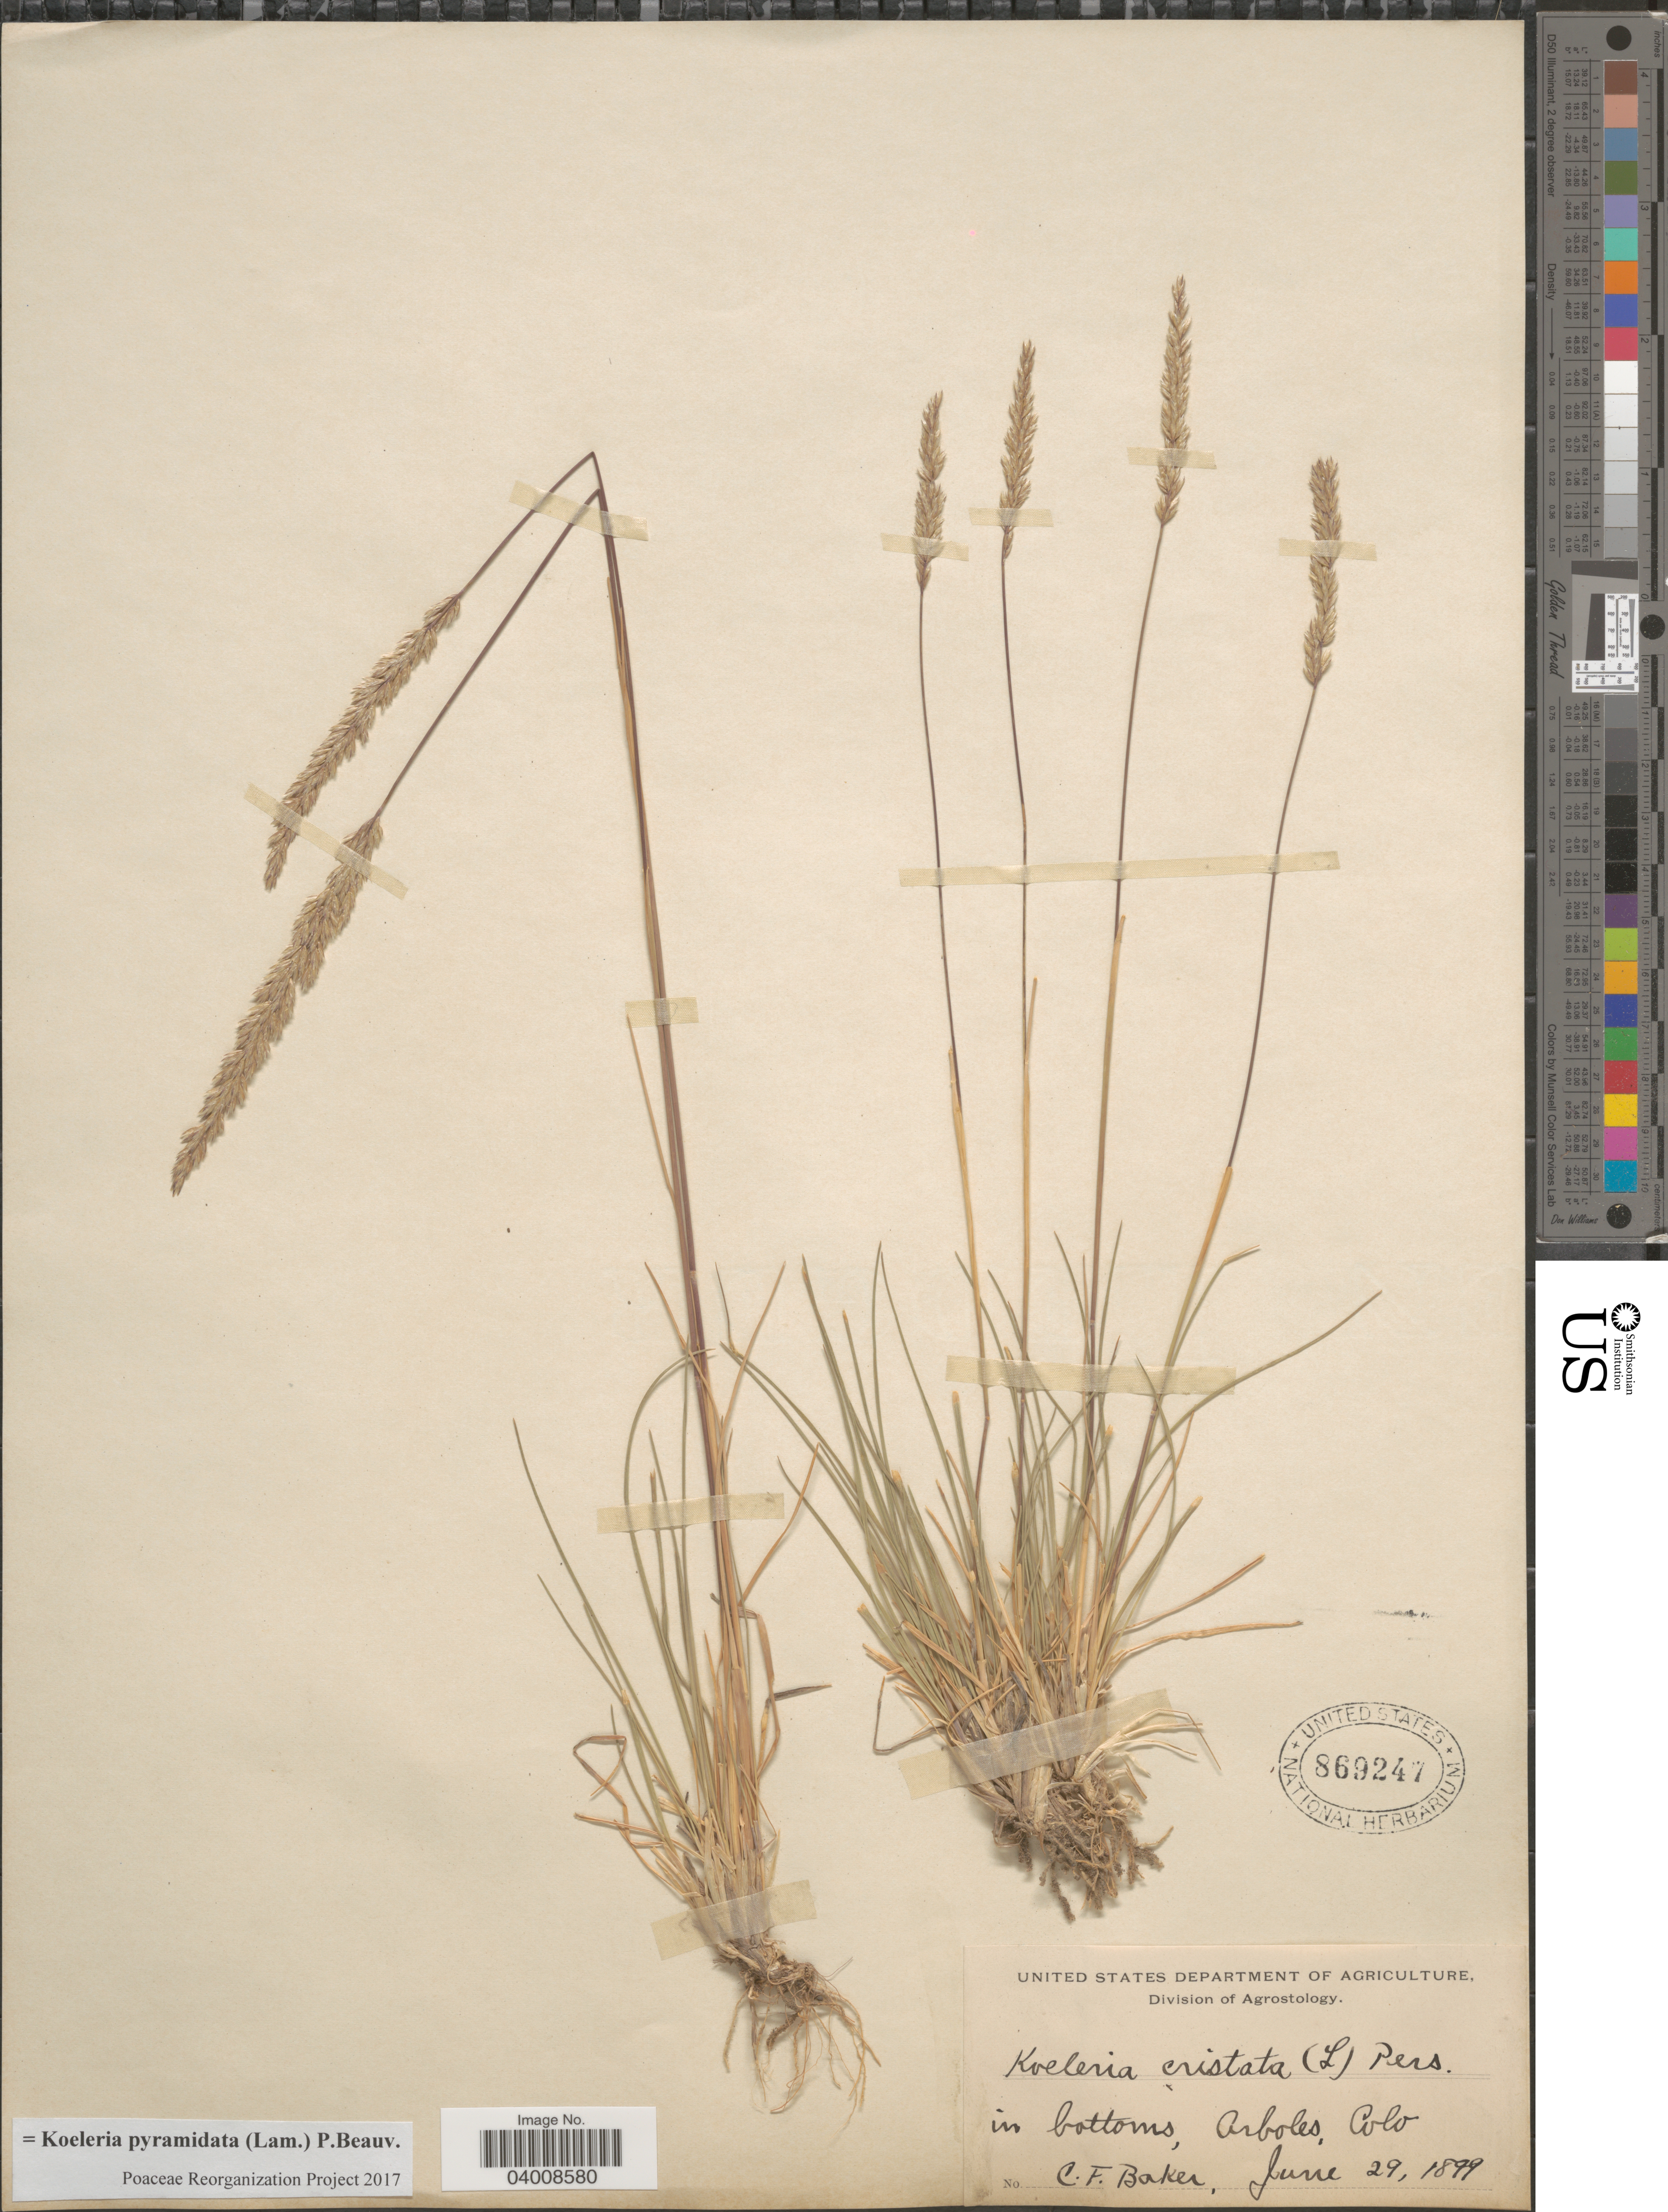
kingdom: Plantae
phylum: Tracheophyta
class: Liliopsida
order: Poales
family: Poaceae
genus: Koeleria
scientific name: Koeleria pyramidata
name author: (Lam.) P. Beauv.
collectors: C. F. Baker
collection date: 1899-06-29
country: United States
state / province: Colorado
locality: In bottoms, Arboles.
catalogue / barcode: US 869247